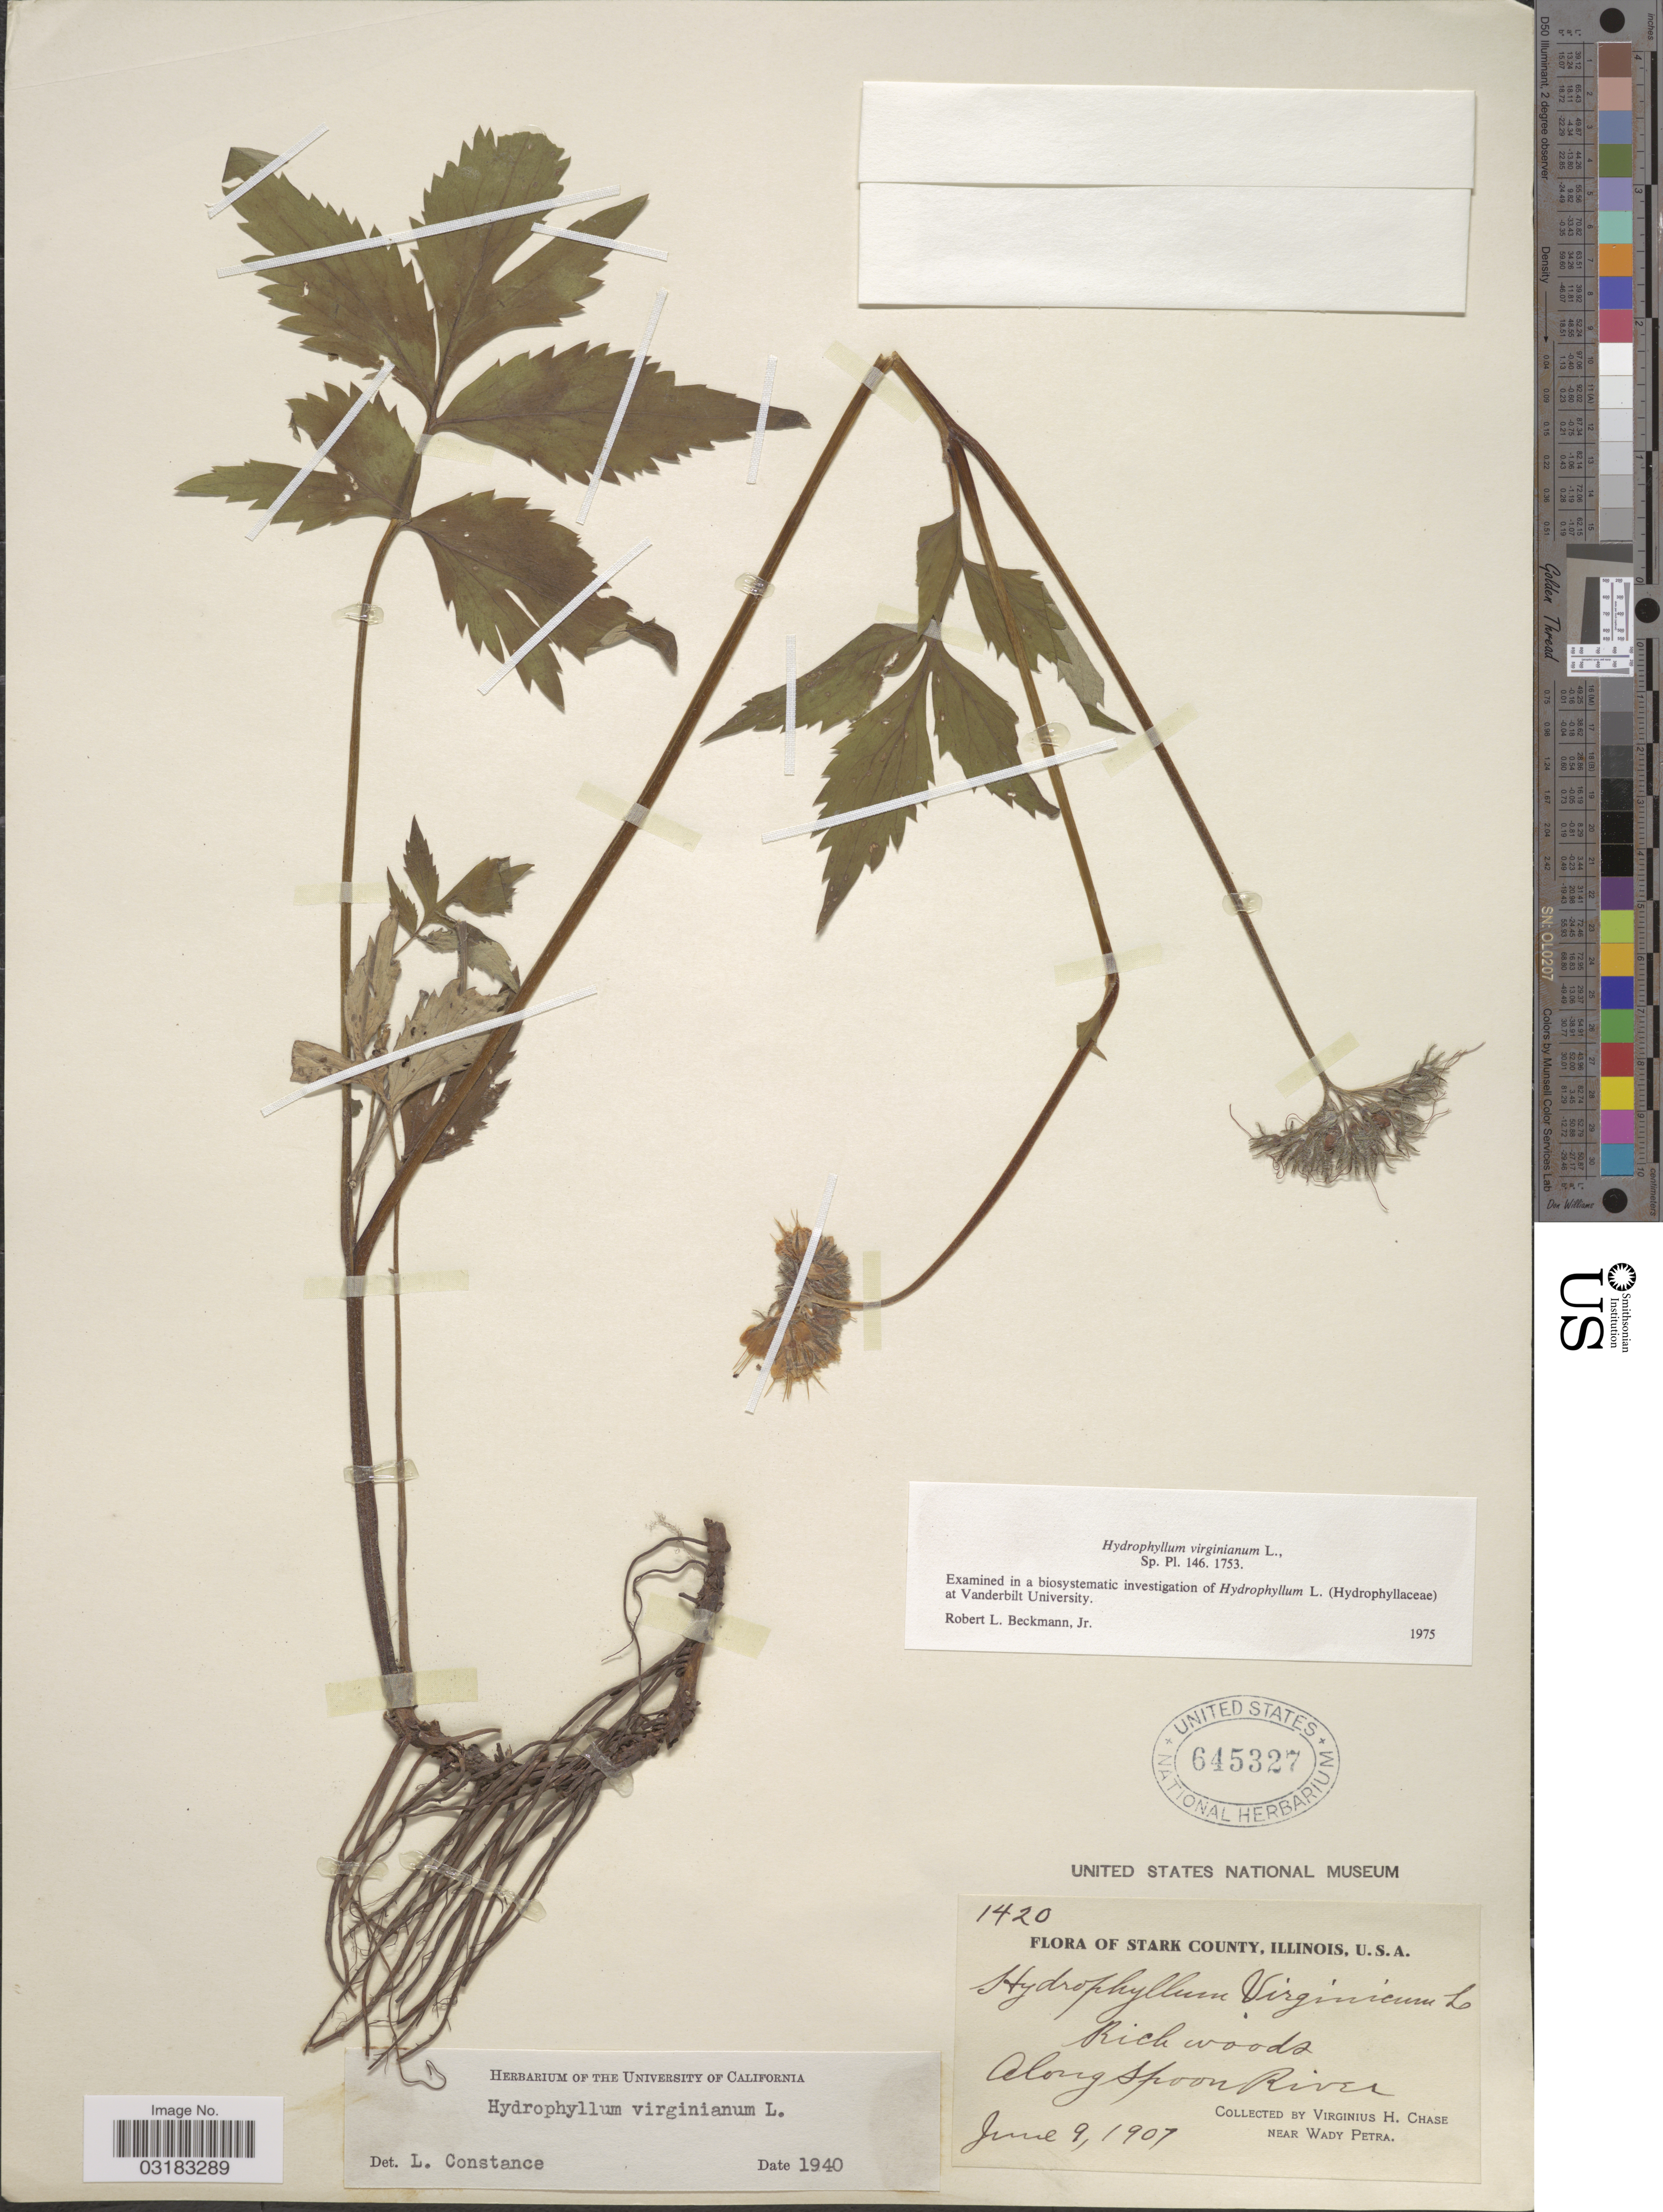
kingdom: Plantae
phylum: Tracheophyta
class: Magnoliopsida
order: Boraginales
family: Hydrophyllaceae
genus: Hydrophyllum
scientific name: Hydrophyllum virginianum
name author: L.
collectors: V. H. Chase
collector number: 1420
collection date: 1907-06-09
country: United States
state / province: Illinois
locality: Along Spoon River, near Wady Petra.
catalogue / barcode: US 645327